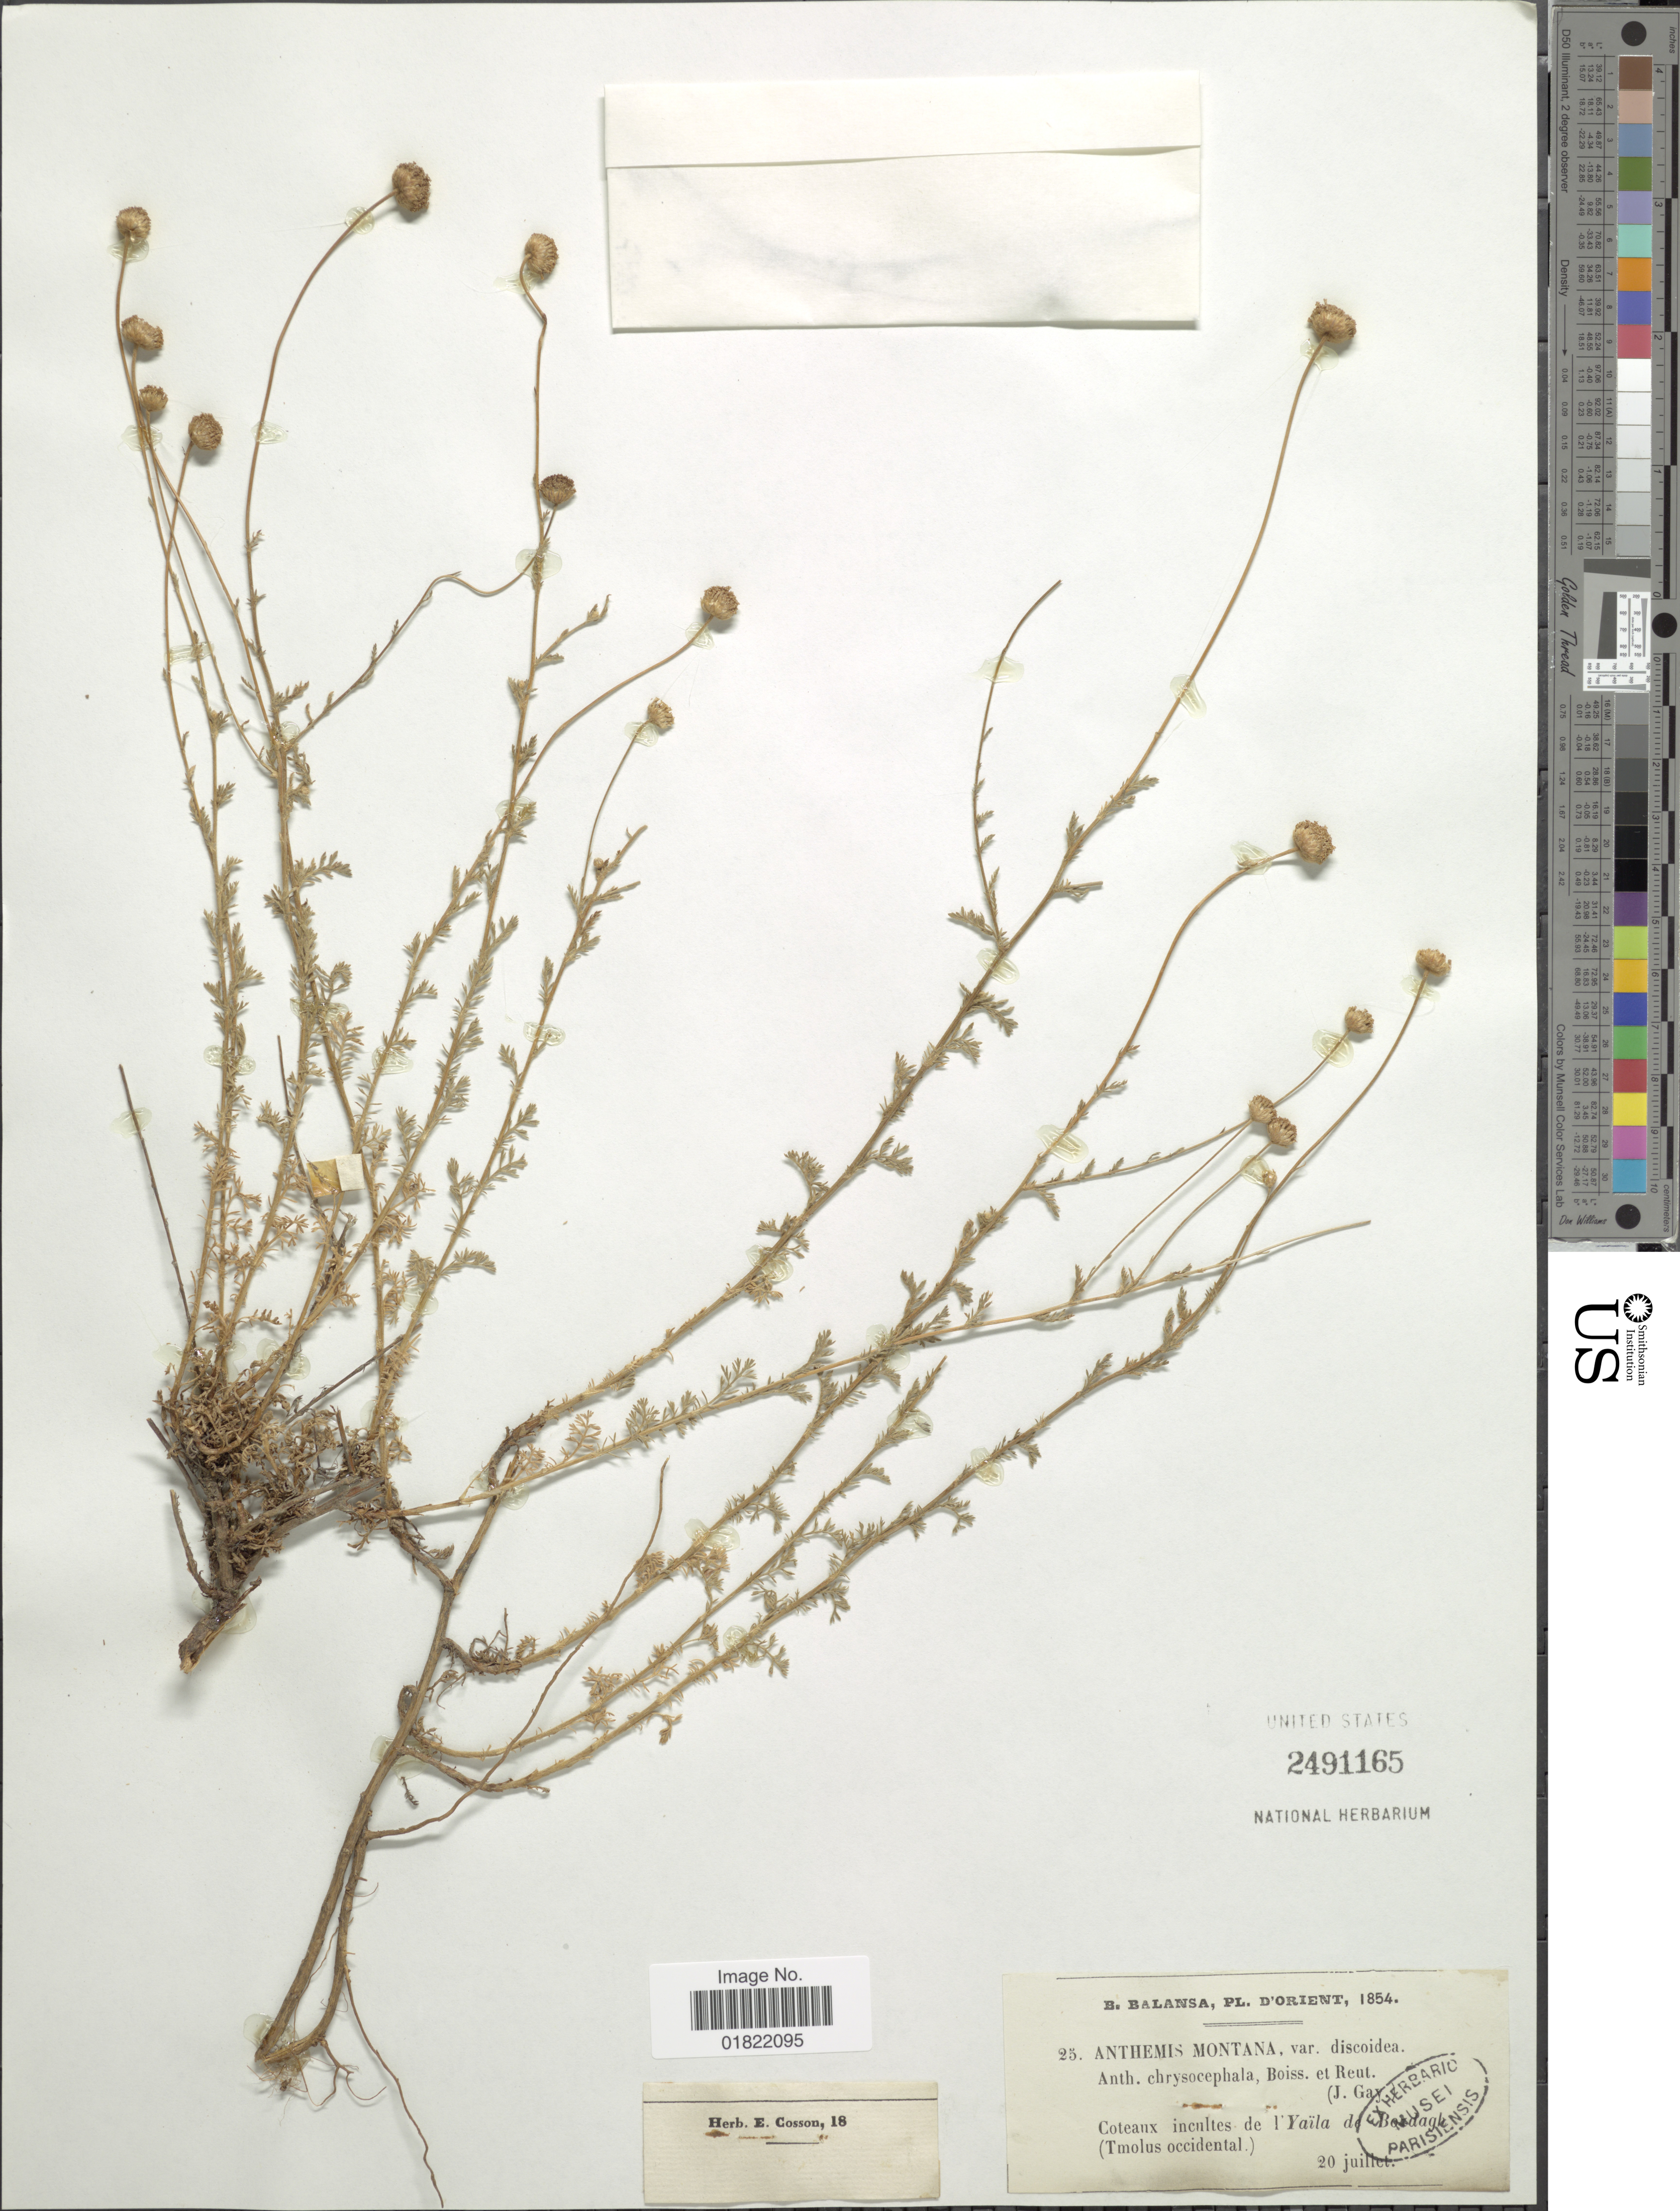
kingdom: Plantae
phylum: Tracheophyta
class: Magnoliopsida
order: Asterales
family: Asteraceae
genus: Anthemis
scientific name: Anthemis montana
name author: L.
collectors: B. Balansa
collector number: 25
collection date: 1854-07-20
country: Turkey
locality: D' Orient, Coteaux incultes de l' Yaila de Bordagh [interpreted] (Tmolus occidental)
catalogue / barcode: US 2491165